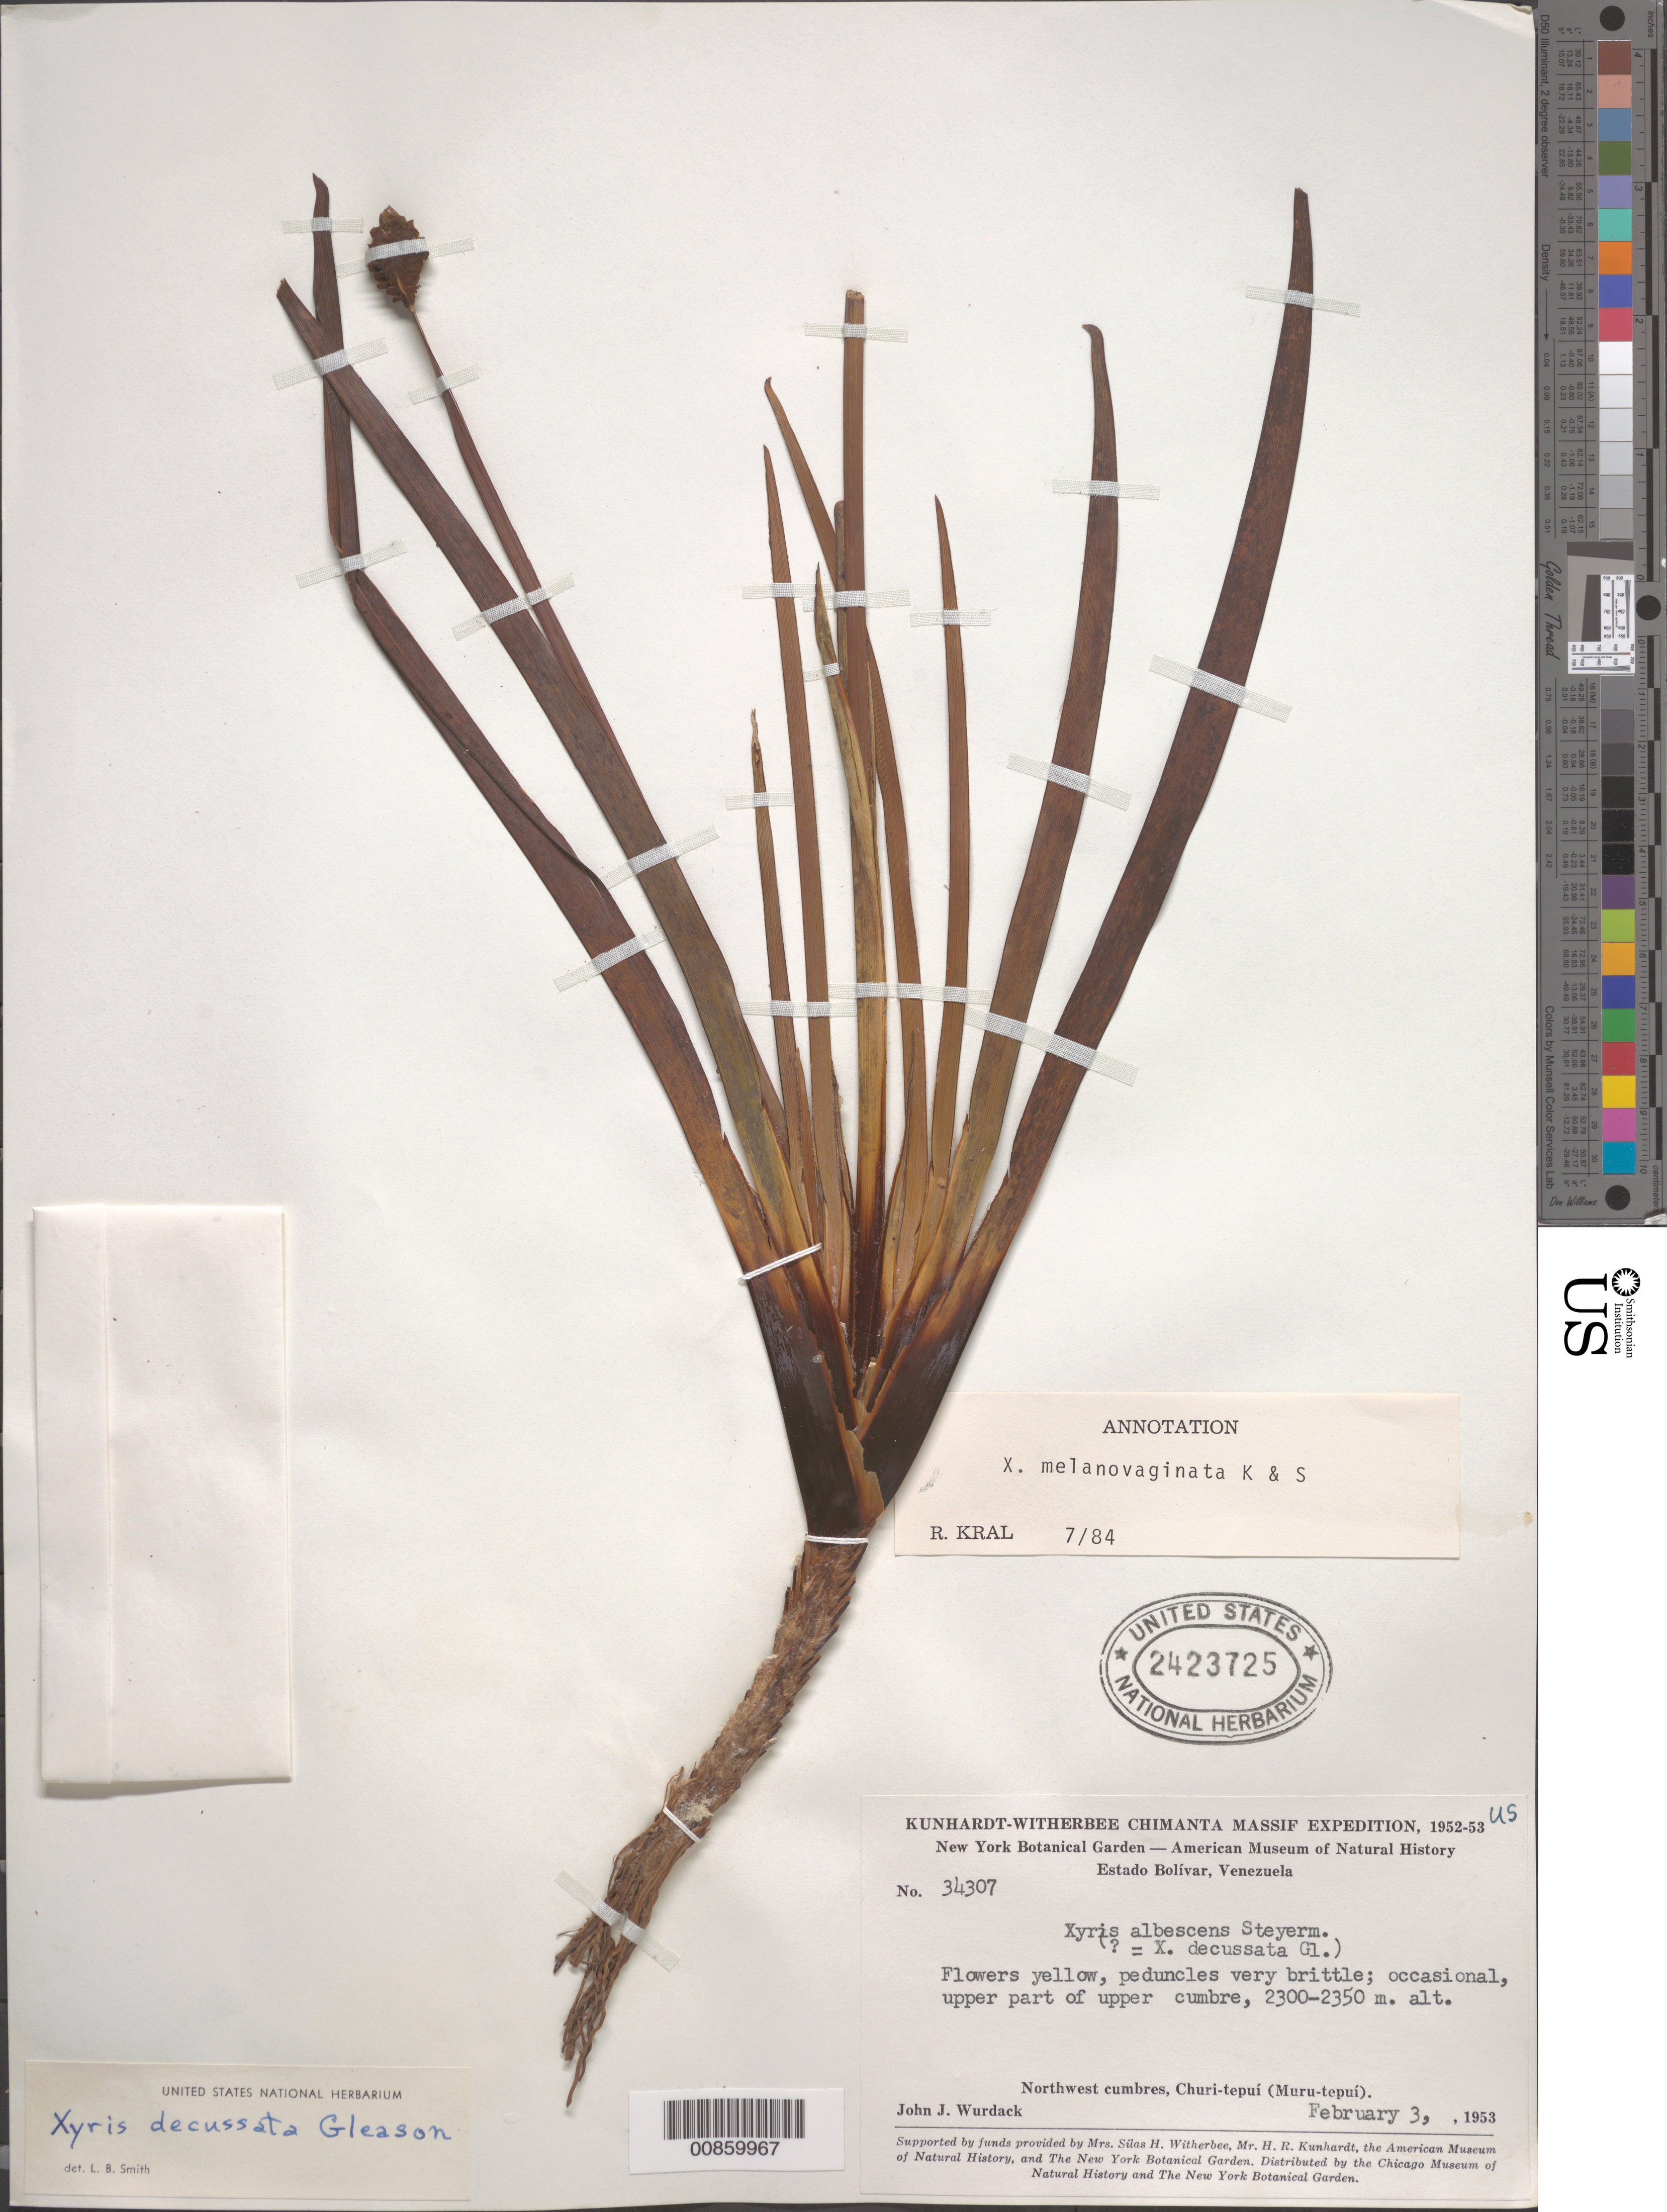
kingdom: Plantae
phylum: Tracheophyta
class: Liliopsida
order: Poales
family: Xyridaceae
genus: Xyris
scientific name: Xyris melanovaginata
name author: Kral & L.B. Sm.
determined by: Kral, Robert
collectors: J. J. Wurdack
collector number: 34307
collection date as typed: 3-Feb-53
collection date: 1953-02-03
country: Venezuela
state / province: Bolívar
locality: Churi-tepuí (Muru-tepuí), upper part of NW cumbres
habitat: Upper cumbre.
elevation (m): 2300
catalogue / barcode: US 2423725